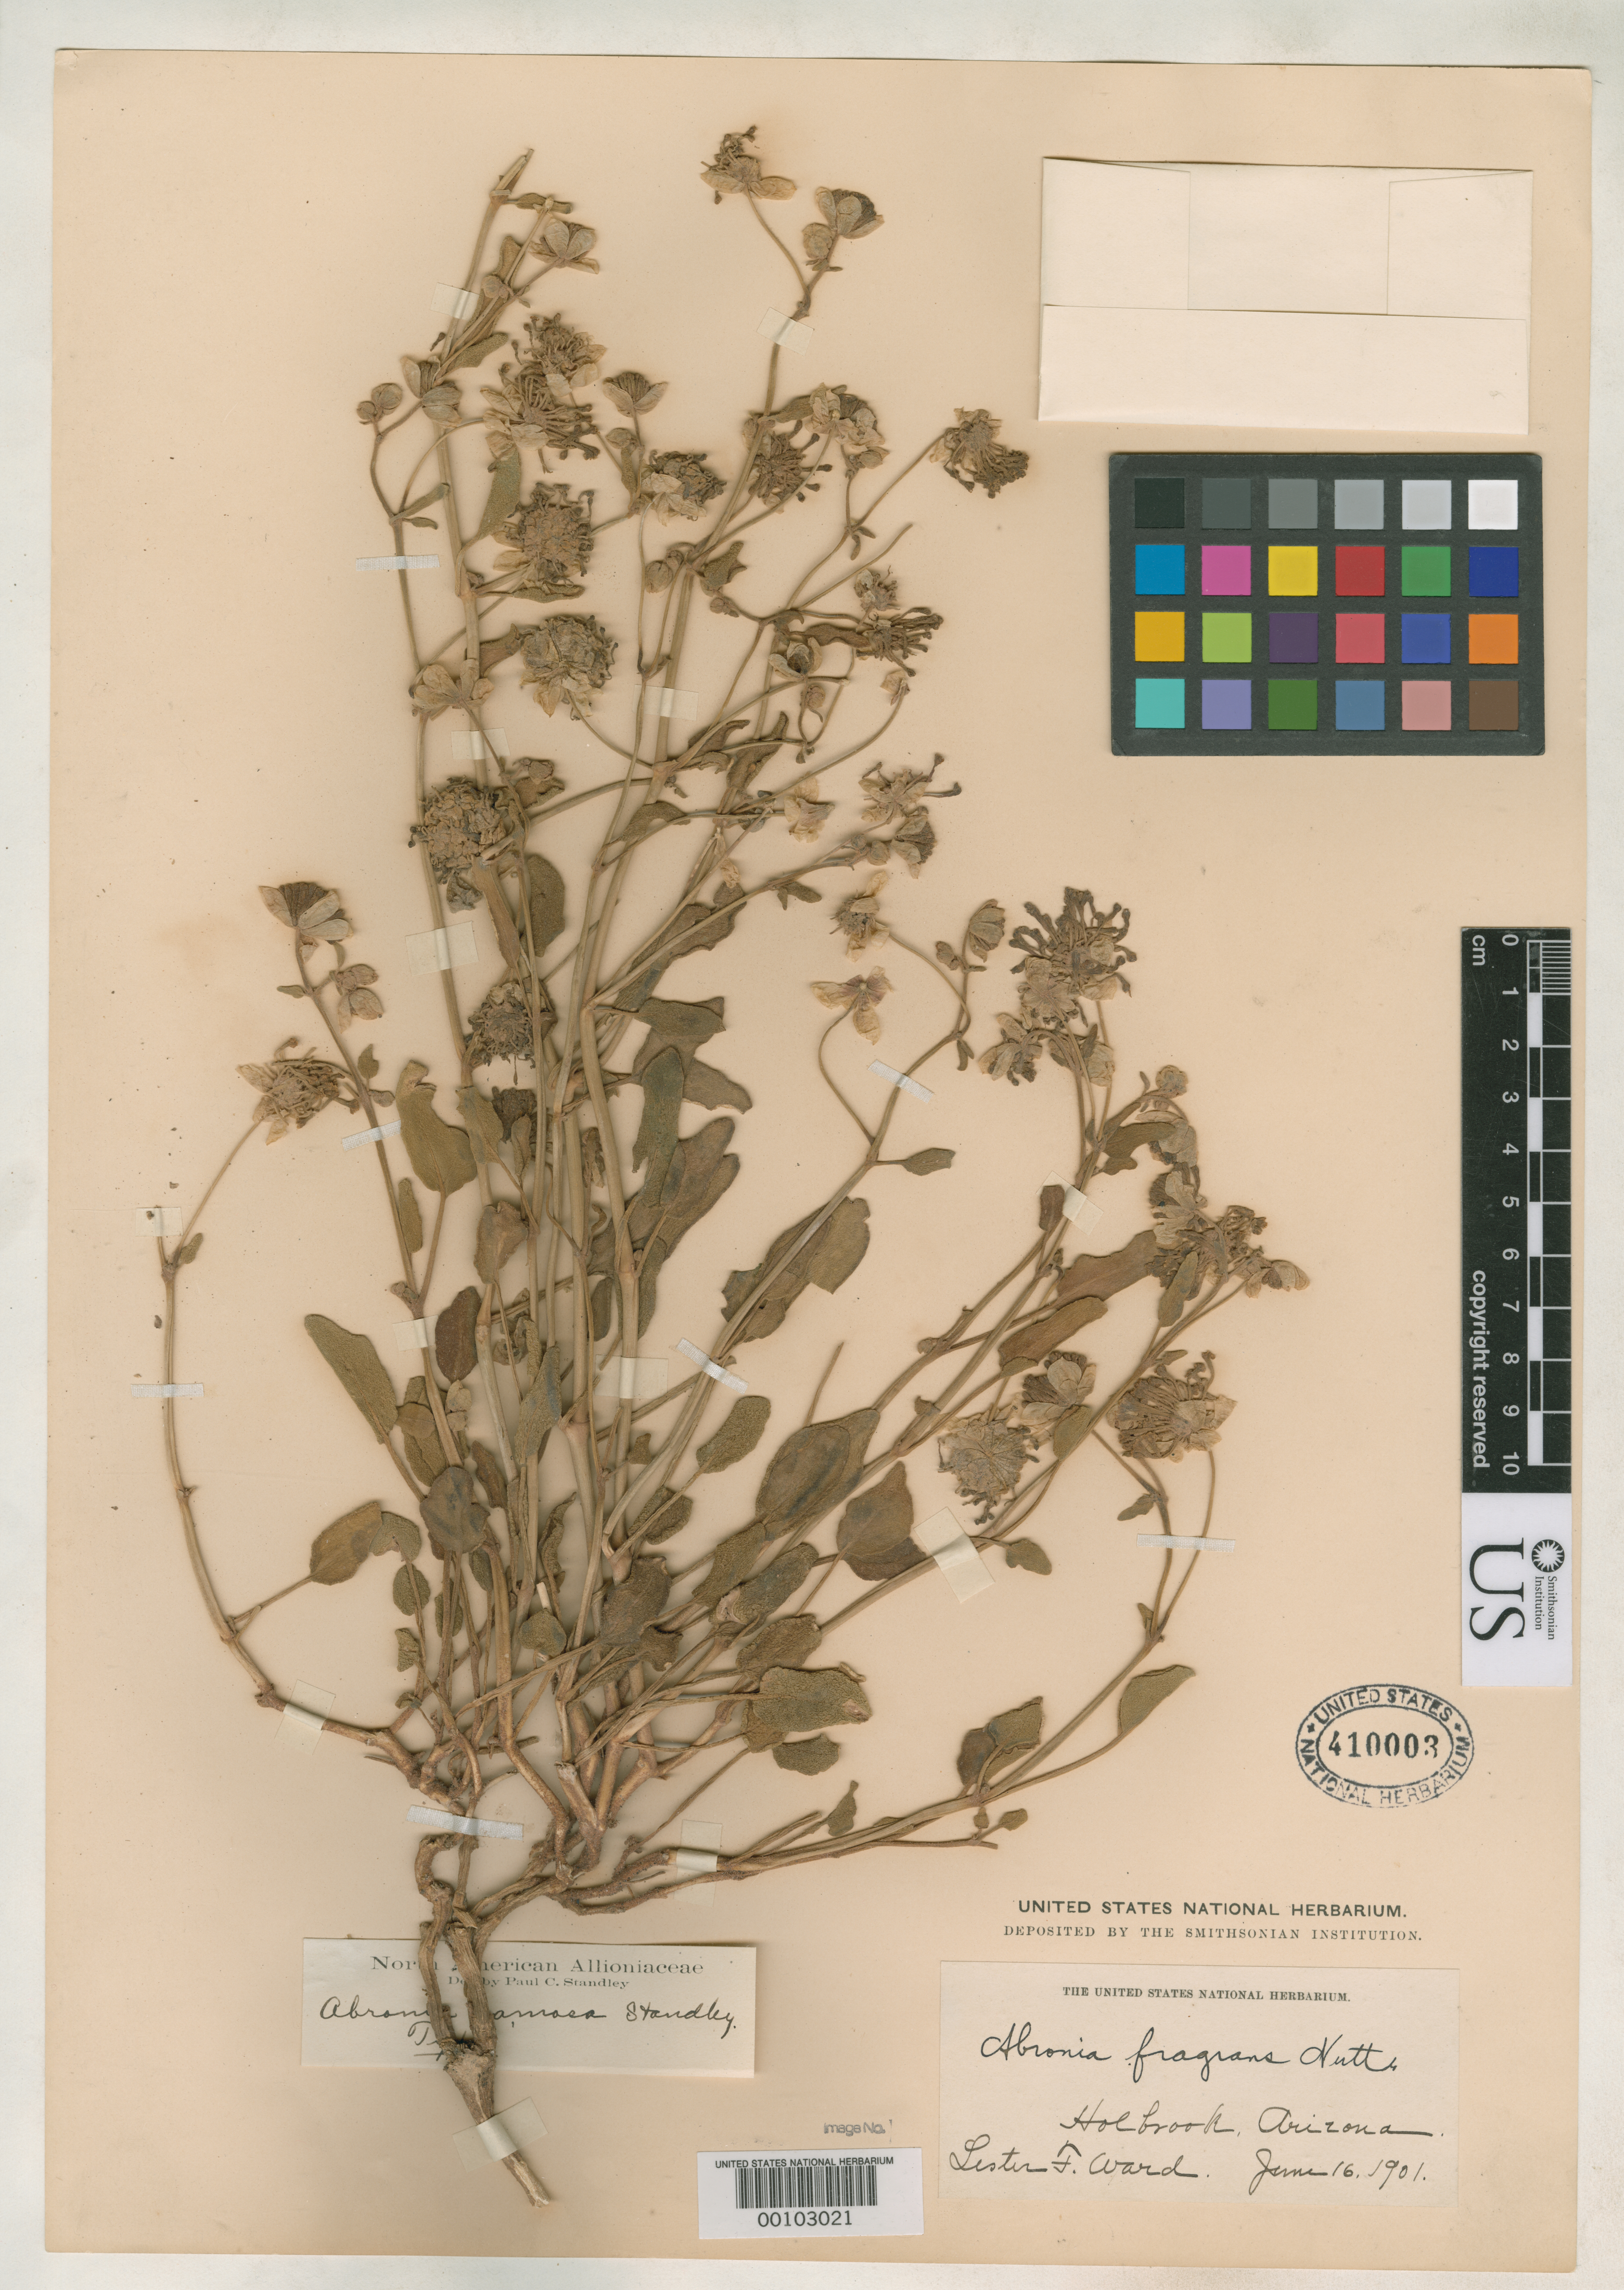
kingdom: Plantae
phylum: Tracheophyta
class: Magnoliopsida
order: Caryophyllales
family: Nyctaginaceae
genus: Abronia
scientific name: Abronia ramosa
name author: Standl.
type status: Holotype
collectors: L. F. Ward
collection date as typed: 16 Jun 1901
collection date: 1901-06-16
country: United States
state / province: Arizona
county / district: Navajo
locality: Holbrook.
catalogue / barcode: US 410003